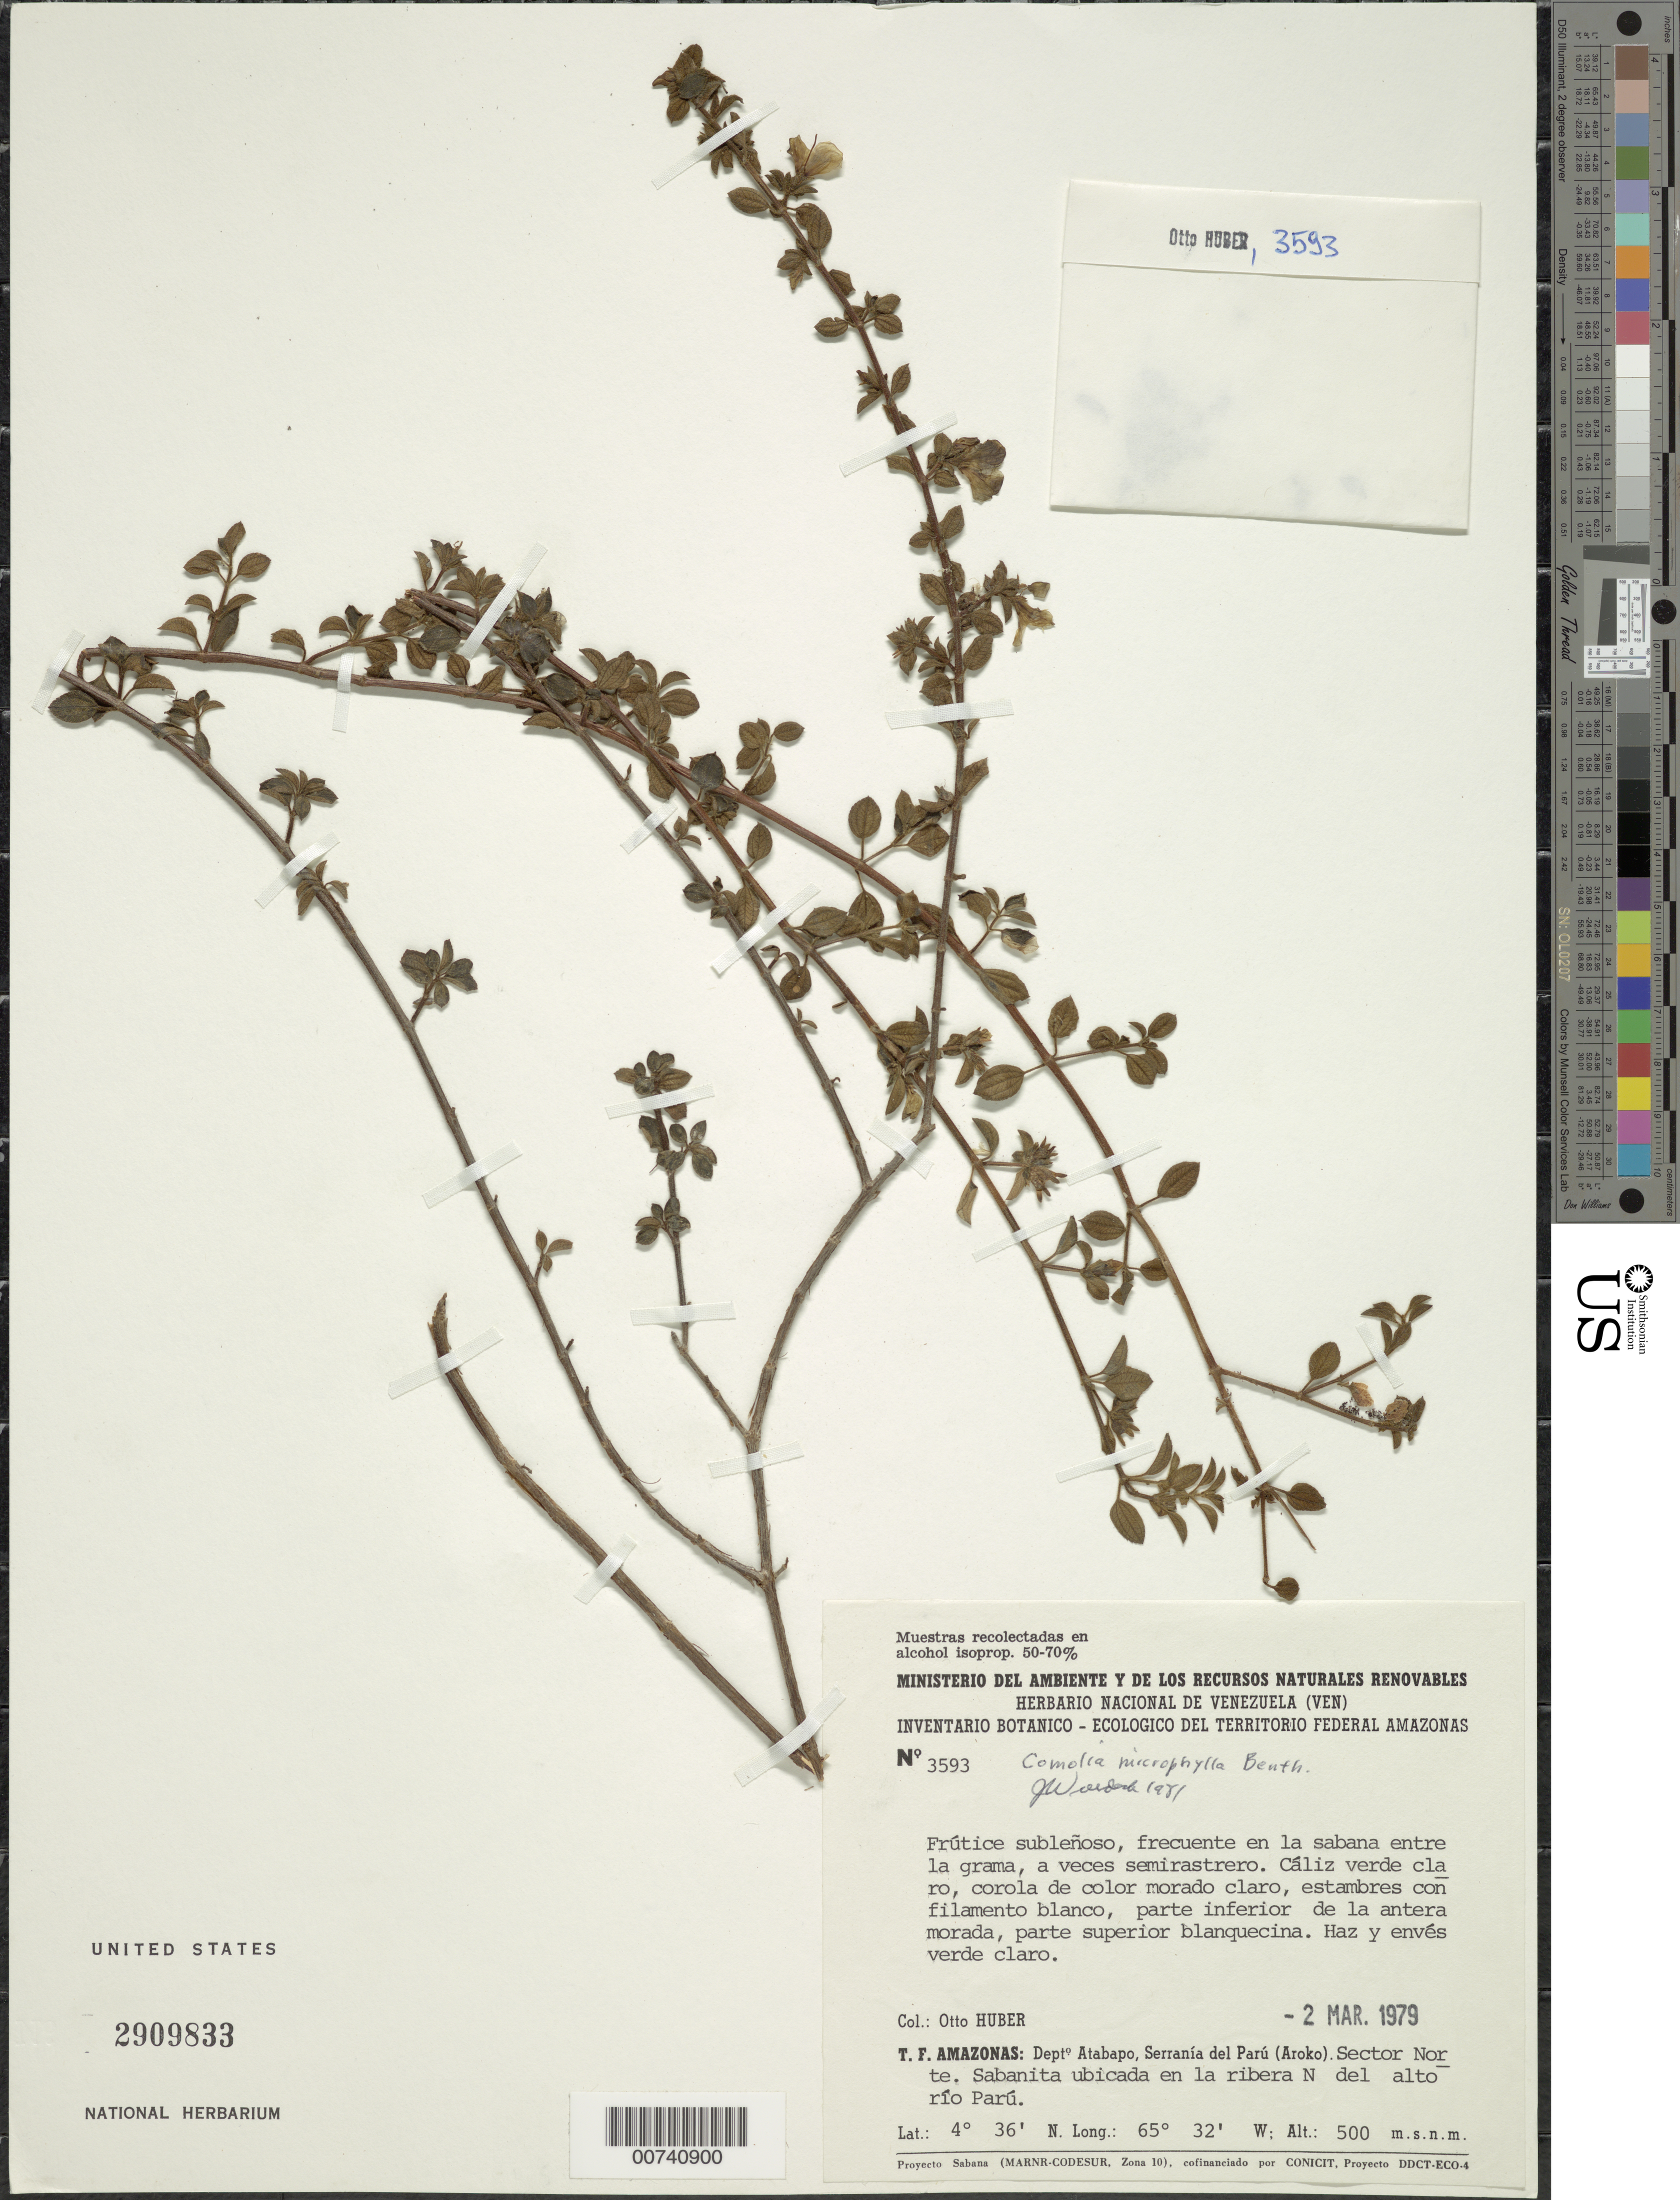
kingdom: Plantae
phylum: Tracheophyta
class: Magnoliopsida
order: Myrtales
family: Melastomataceae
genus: Comolia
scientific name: Comolia microphylla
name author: Benth.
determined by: Wurdack, John J., (US), US (UNITED STATES)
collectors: O. Huber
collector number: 3593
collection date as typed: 2-Mar-79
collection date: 1979-03-02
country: Venezuela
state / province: Amazonas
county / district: Atabapo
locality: Serranía del Parú (Aroko)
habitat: Sabana entre la grama, a veces semirastrero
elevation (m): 500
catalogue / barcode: US 2909833